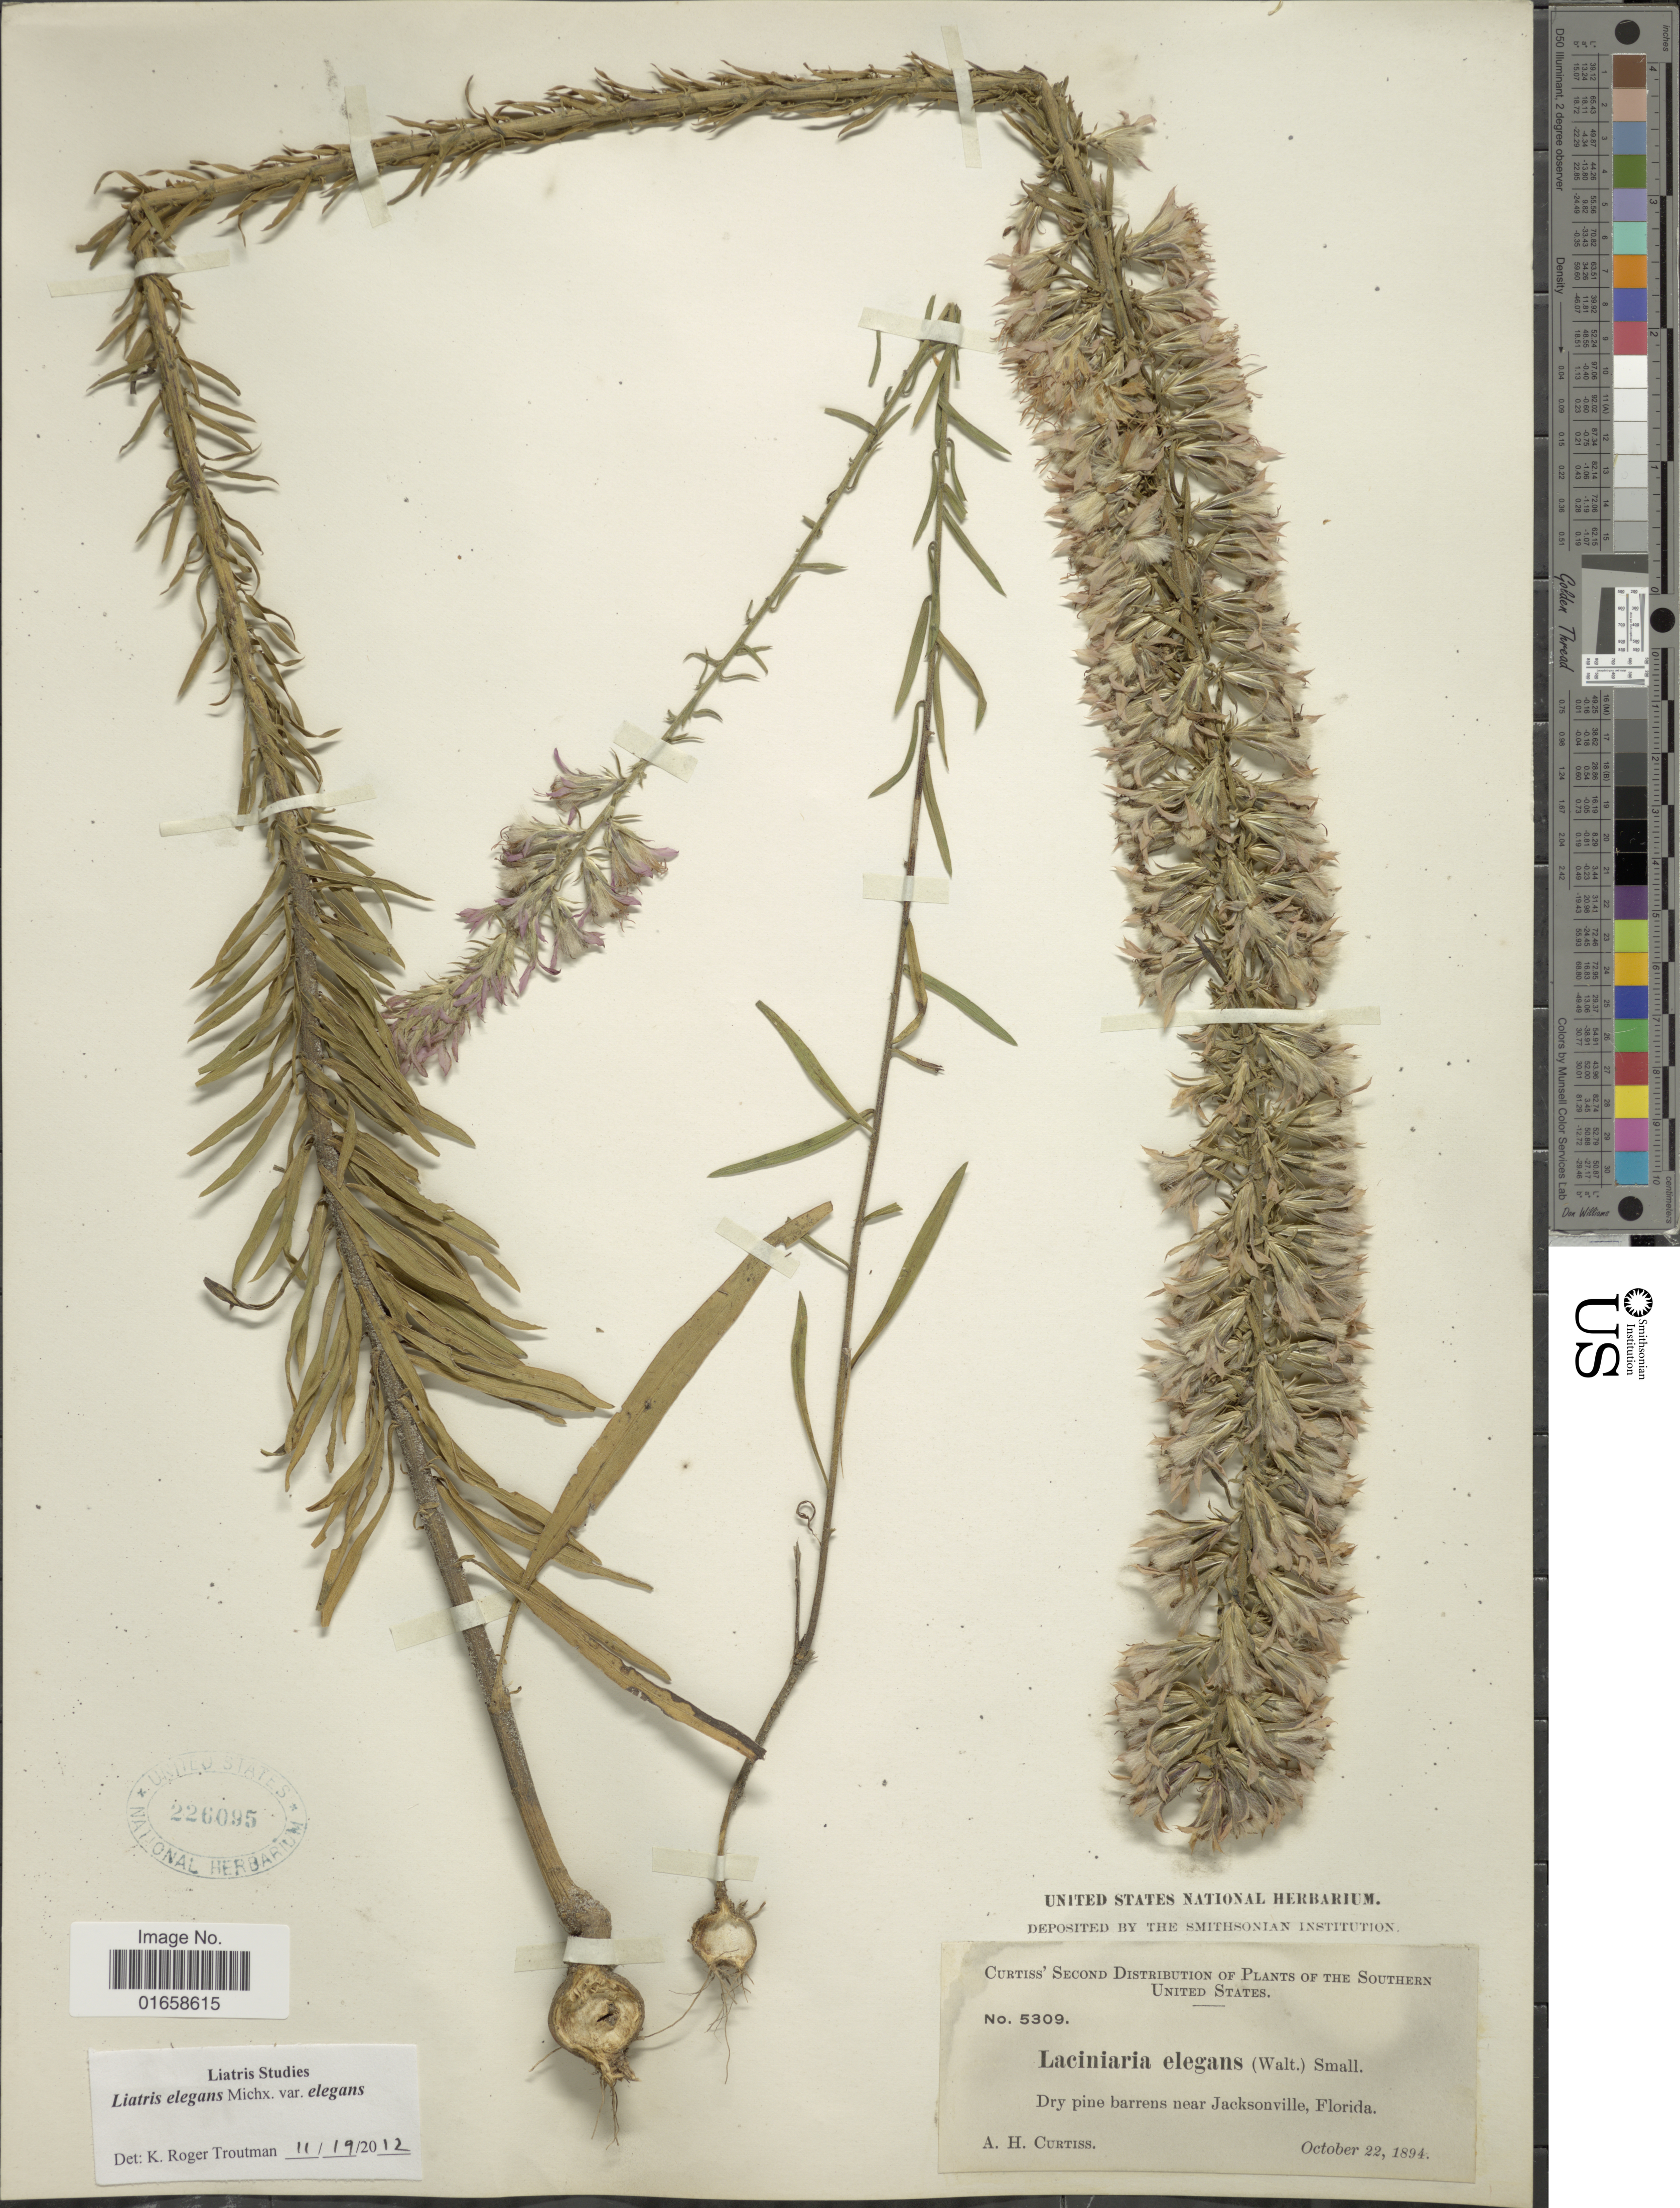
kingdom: Plantae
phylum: Tracheophyta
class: Magnoliopsida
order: Asterales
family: Asteraceae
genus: Liatris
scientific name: Liatris elegans var. elegans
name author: (Walter) Michx.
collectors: A. H. Curtiss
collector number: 5309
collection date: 1894-10-22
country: United States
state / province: Florida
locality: The Southern United States, Dry pine barrens near Jacksonville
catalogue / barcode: US 226095